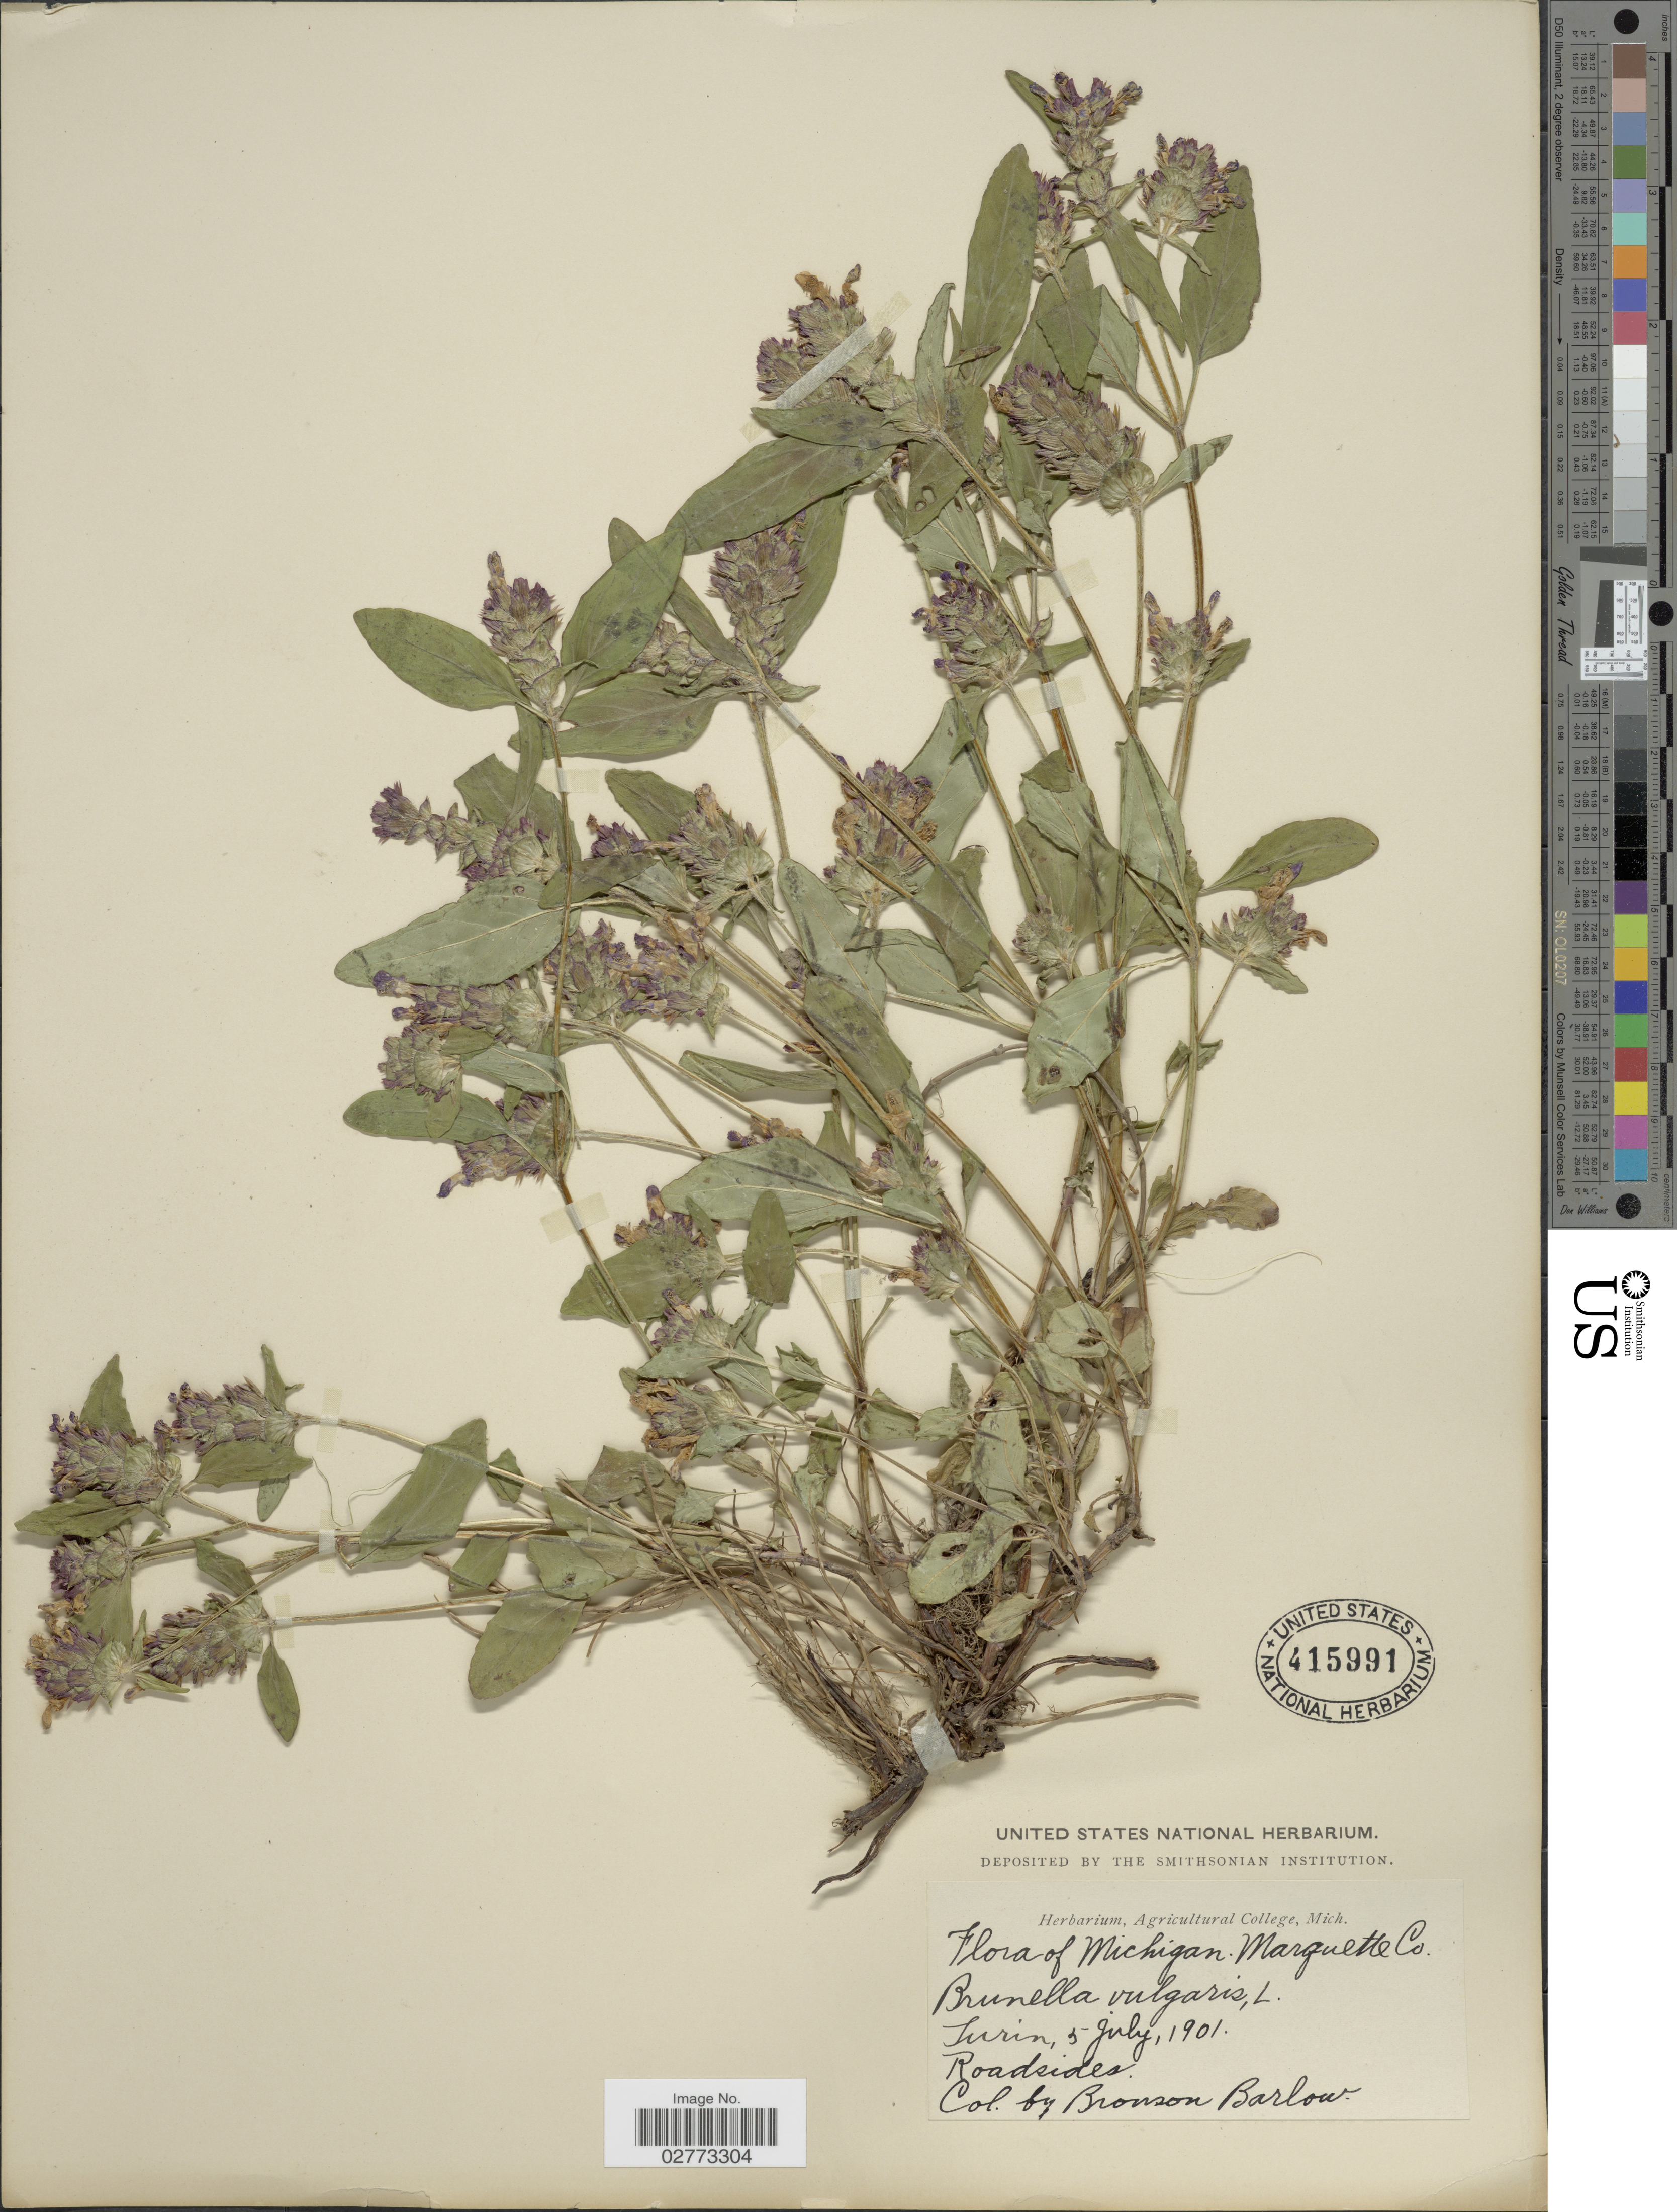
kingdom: Plantae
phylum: Tracheophyta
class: Magnoliopsida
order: Lamiales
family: Lamiaceae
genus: Prunella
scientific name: Prunella vulgaris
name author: L.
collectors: Barlow, B.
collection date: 1901-07-05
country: United States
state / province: Michigan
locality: Marquette Co. Turin.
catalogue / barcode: US 415991